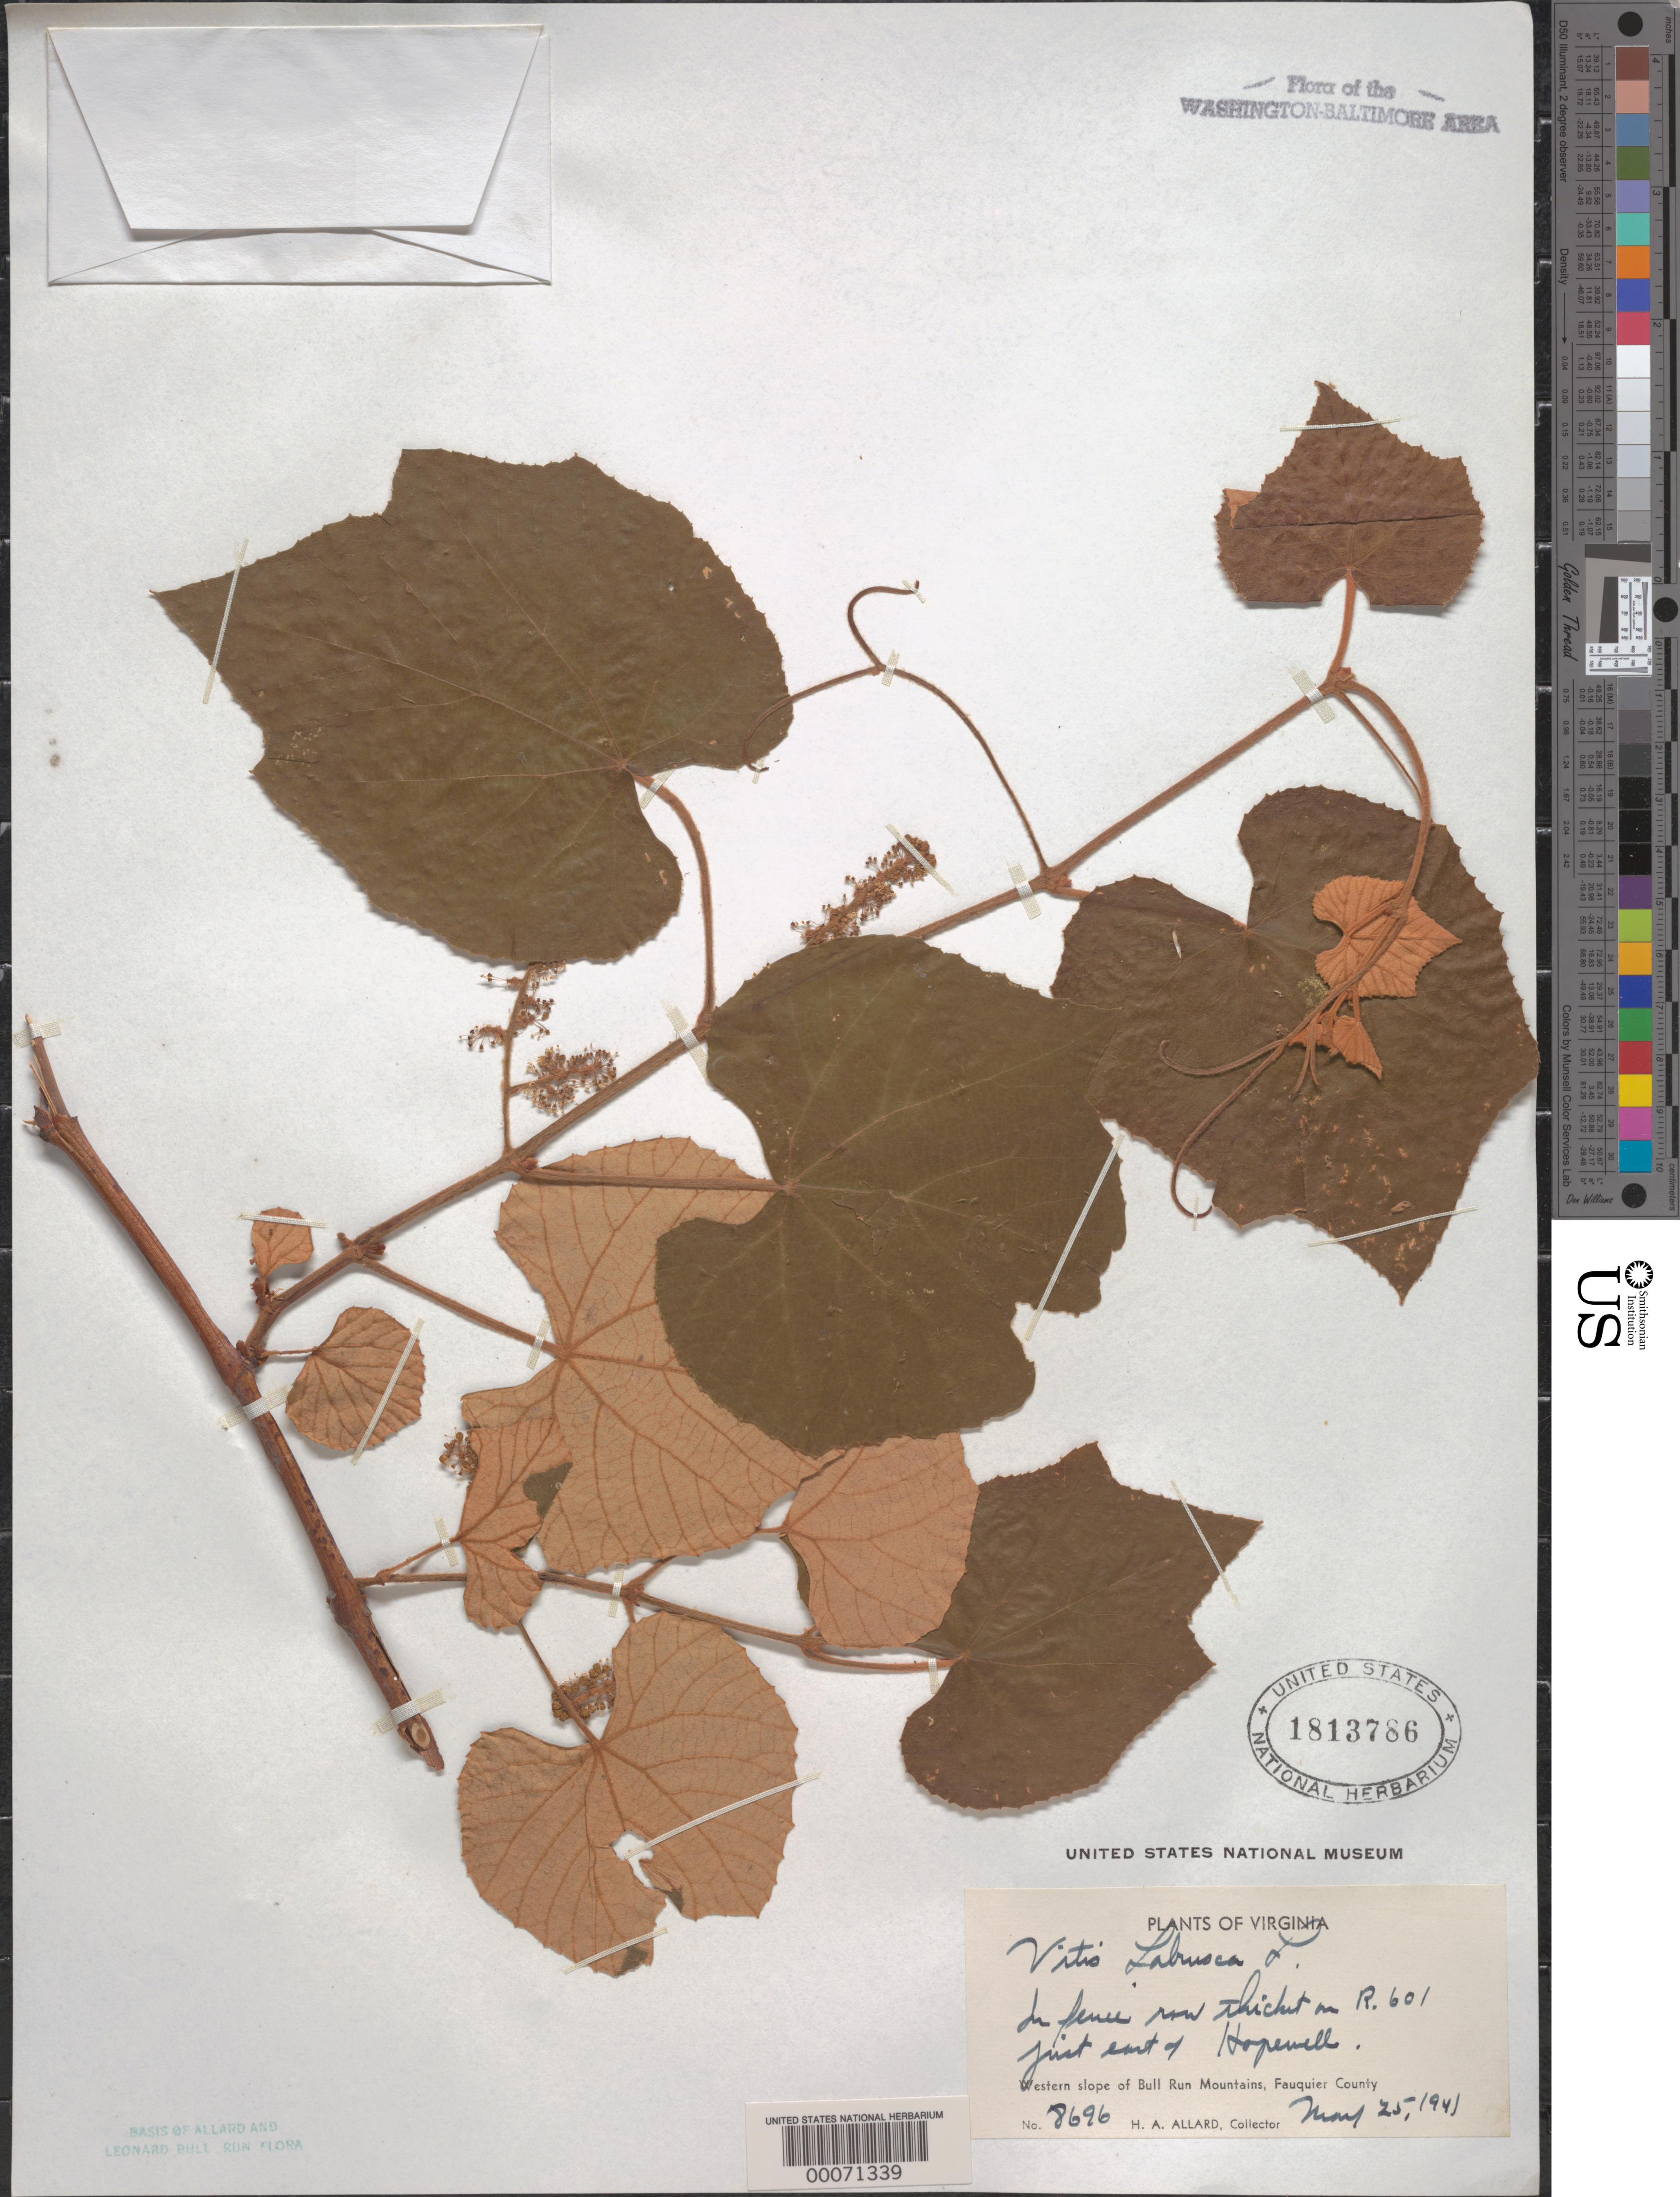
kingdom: Plantae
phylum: Tracheophyta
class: Magnoliopsida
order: Vitales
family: Vitaceae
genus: Vitis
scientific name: Vitis labrusca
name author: L.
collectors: H. A. Allard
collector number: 8696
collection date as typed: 25 May 1941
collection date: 1941-05-25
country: United States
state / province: Virginia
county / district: Fauquier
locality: Route 601, east of Hopewell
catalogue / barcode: US 1813786